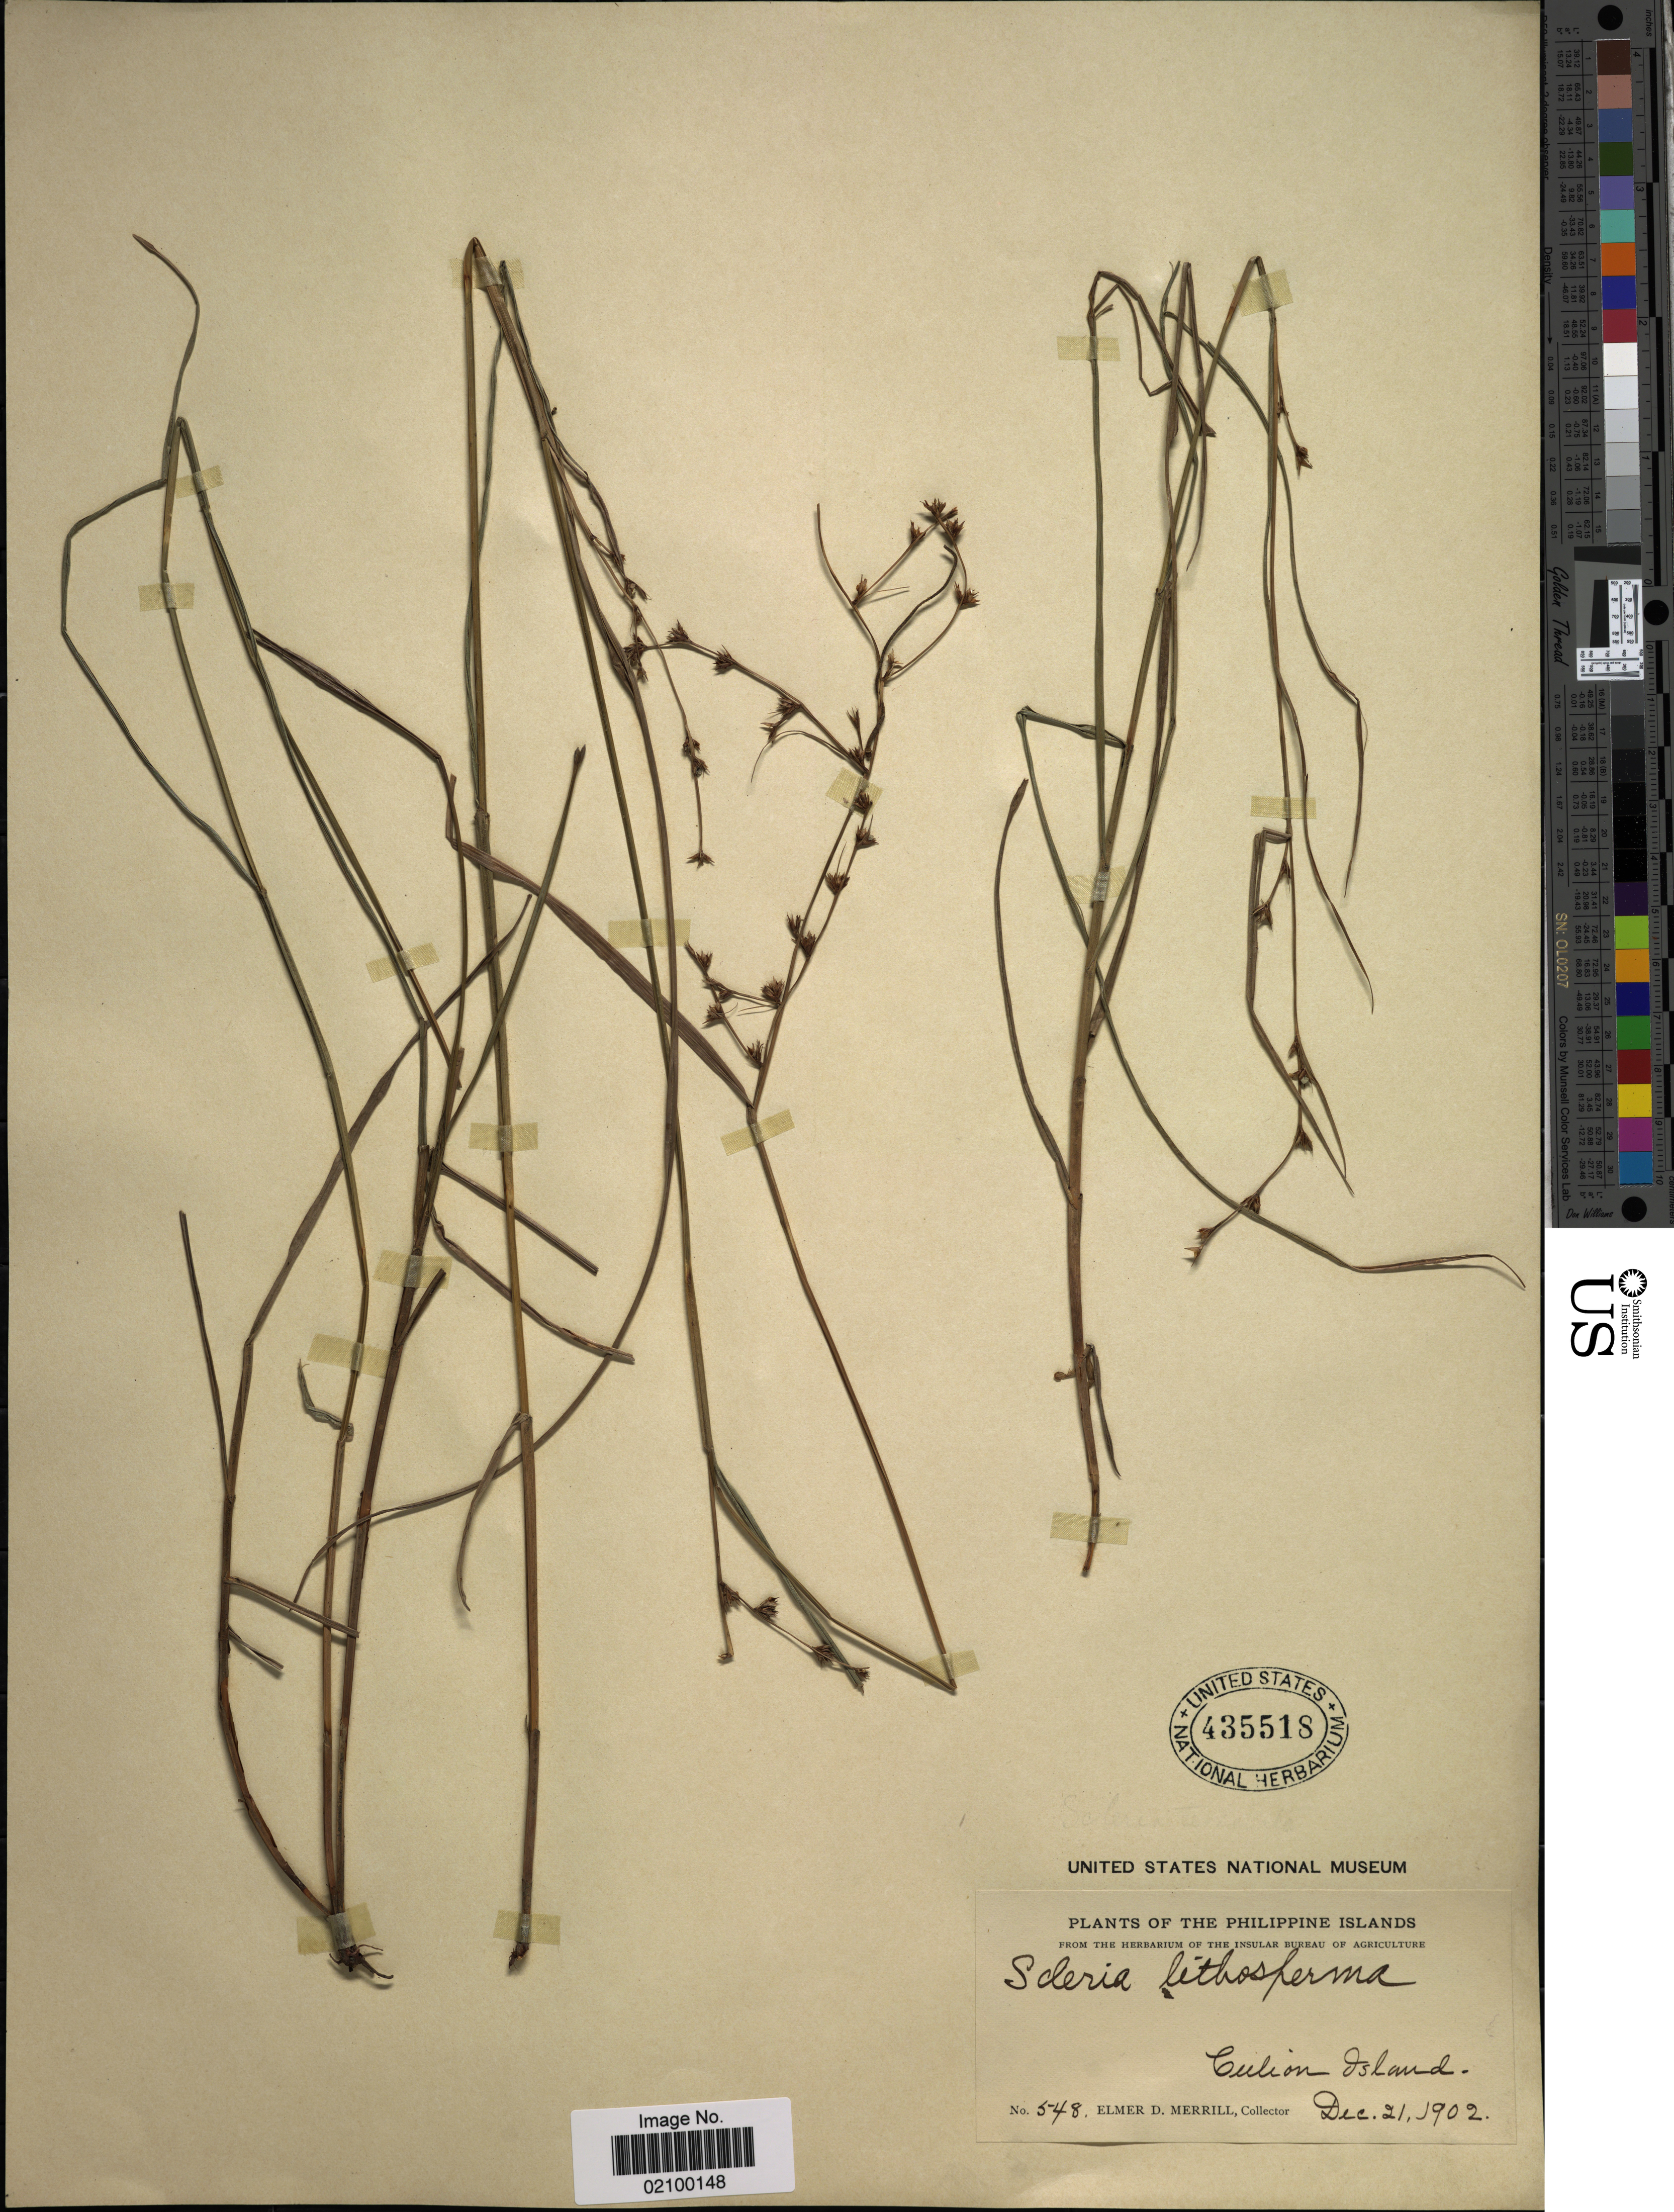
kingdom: Plantae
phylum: Tracheophyta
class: Liliopsida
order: Poales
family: Cyperaceae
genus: Scleria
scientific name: Scleria lithosperma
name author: (L.) Sw.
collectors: E. D. Merrill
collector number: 548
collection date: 1902-12-21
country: Philippines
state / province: Mimaropa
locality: Culion Island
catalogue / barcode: US 435518